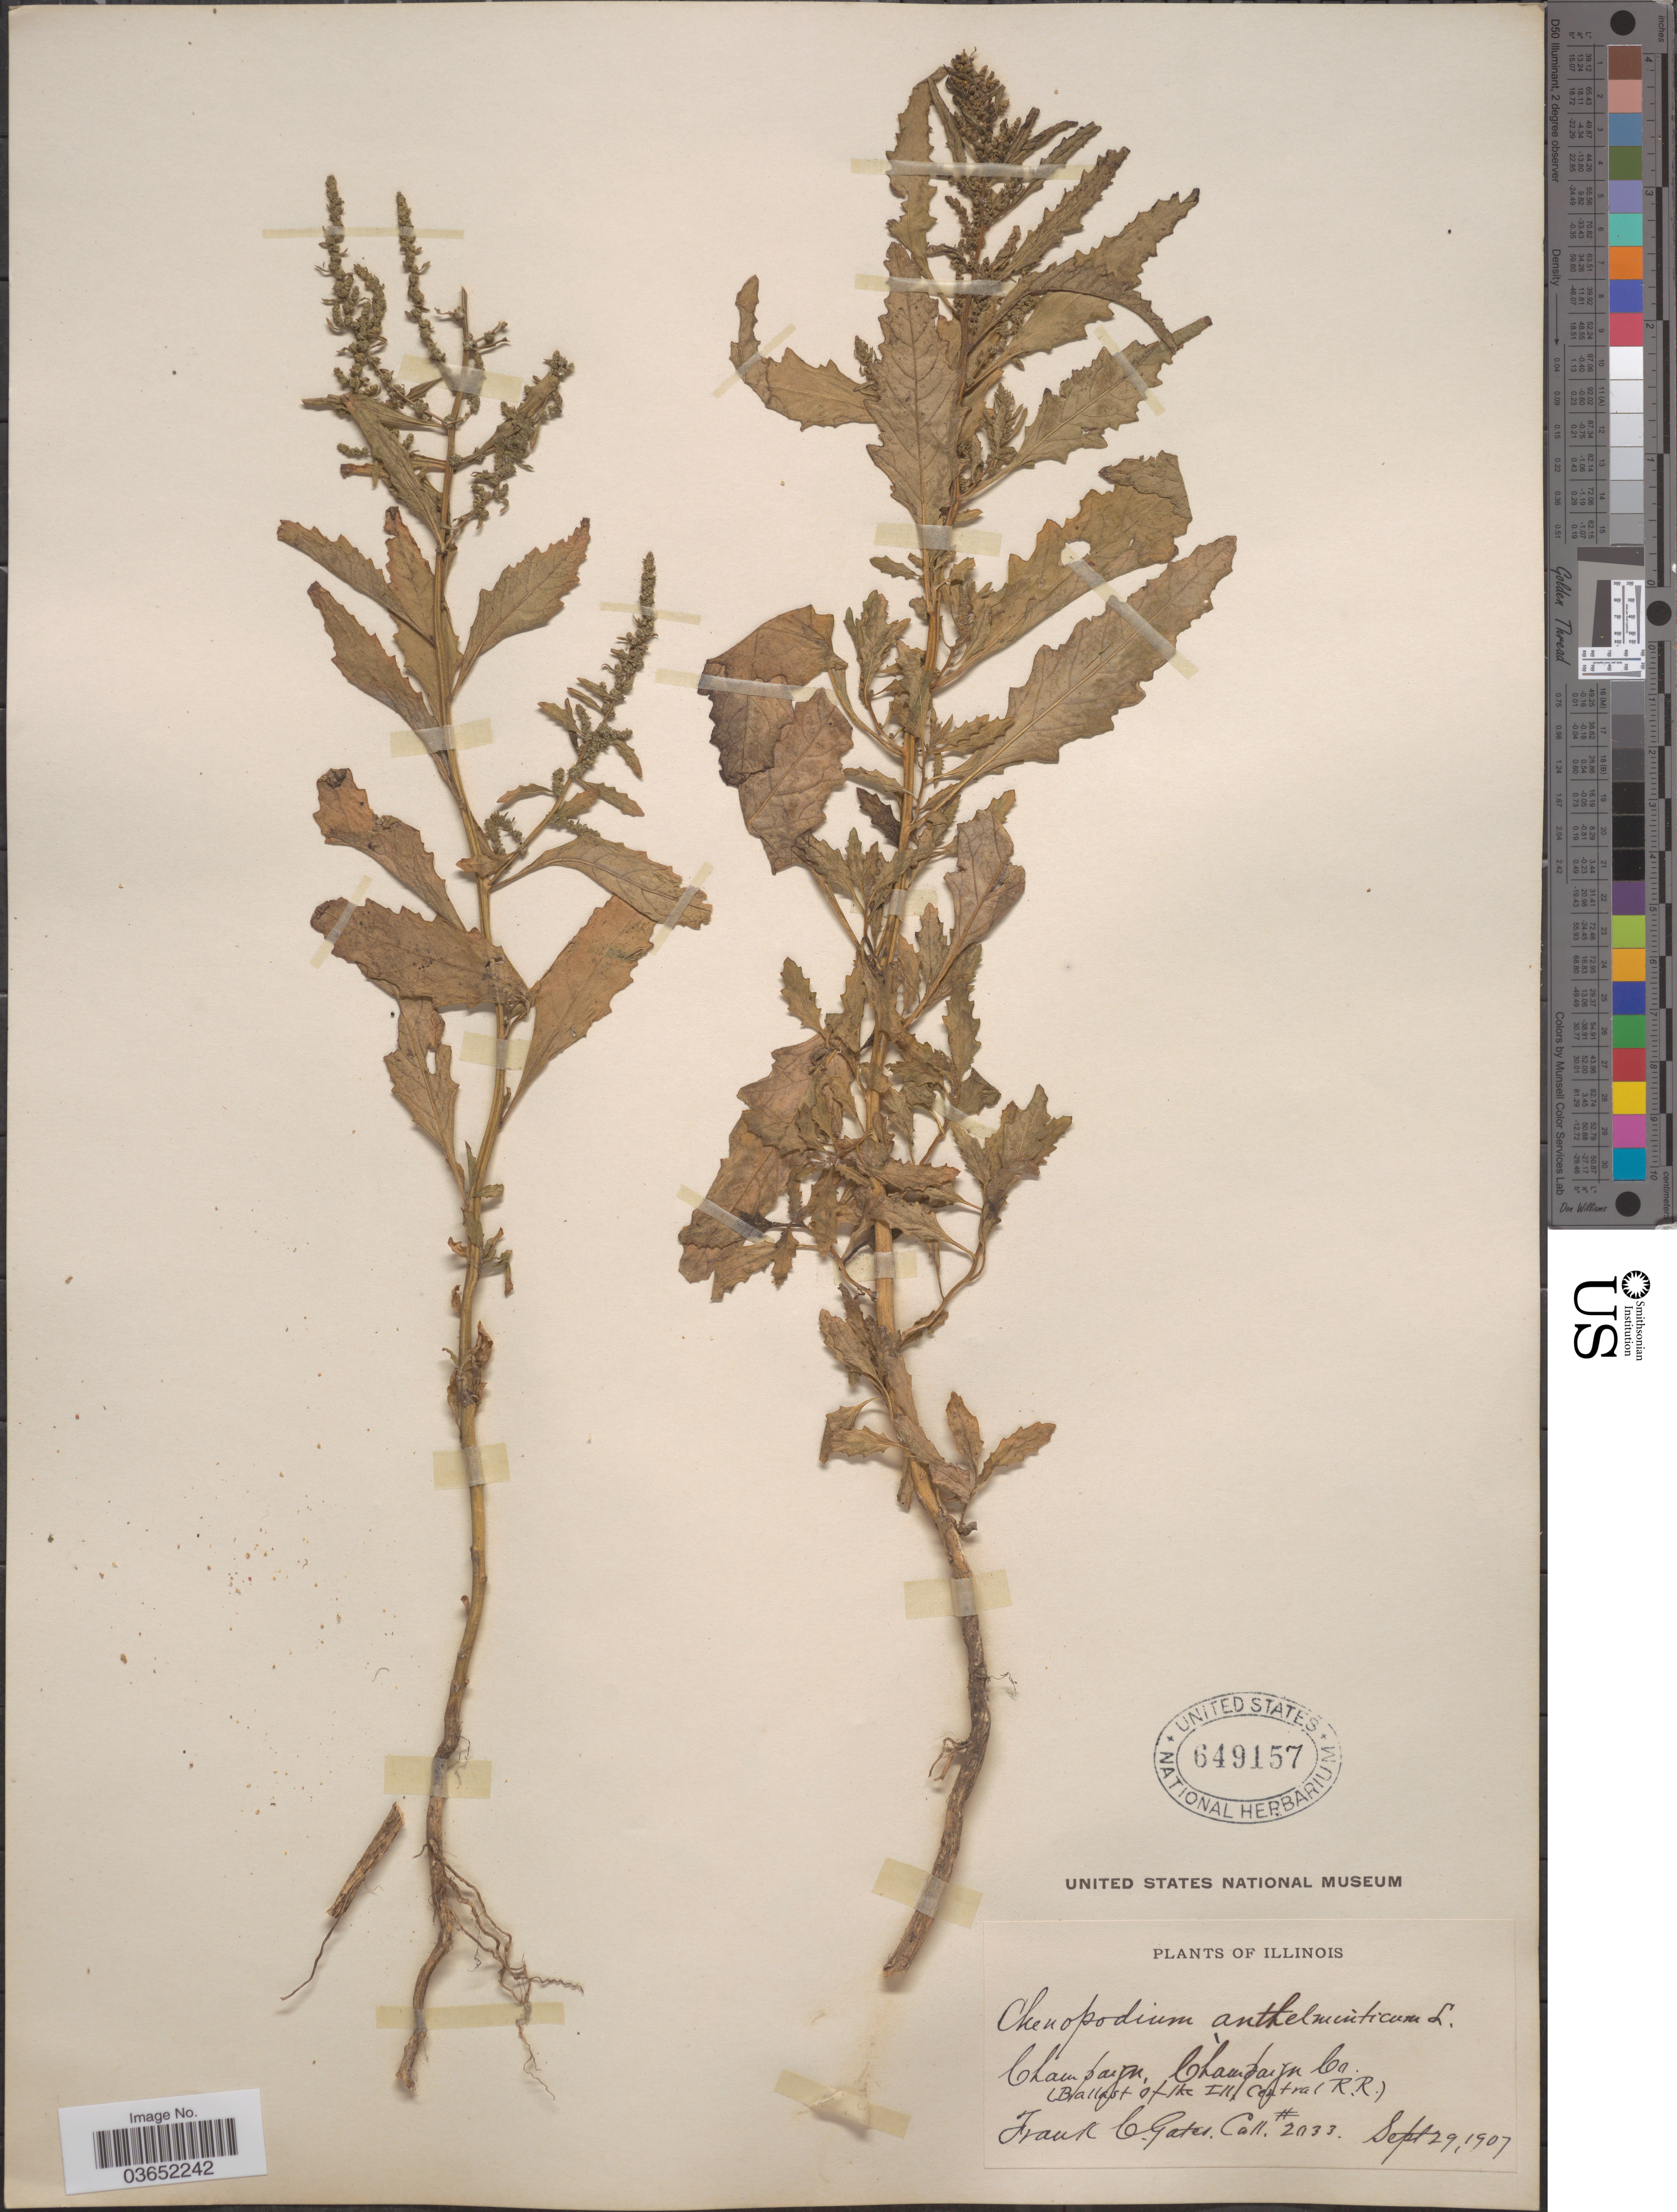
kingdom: Plantae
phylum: Tracheophyta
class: Magnoliopsida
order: Caryophyllales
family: Amaranthaceae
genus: Chenopodium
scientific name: Chenopodium ambrosioides var. anthelminticum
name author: (L.) A. Gray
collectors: F. C. Gates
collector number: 2033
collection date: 1907-09-29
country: United States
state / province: Illinois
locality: Champaign, Champaign Co. (Ballast of Ike Ill, Central (R.R.).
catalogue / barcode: US 649157